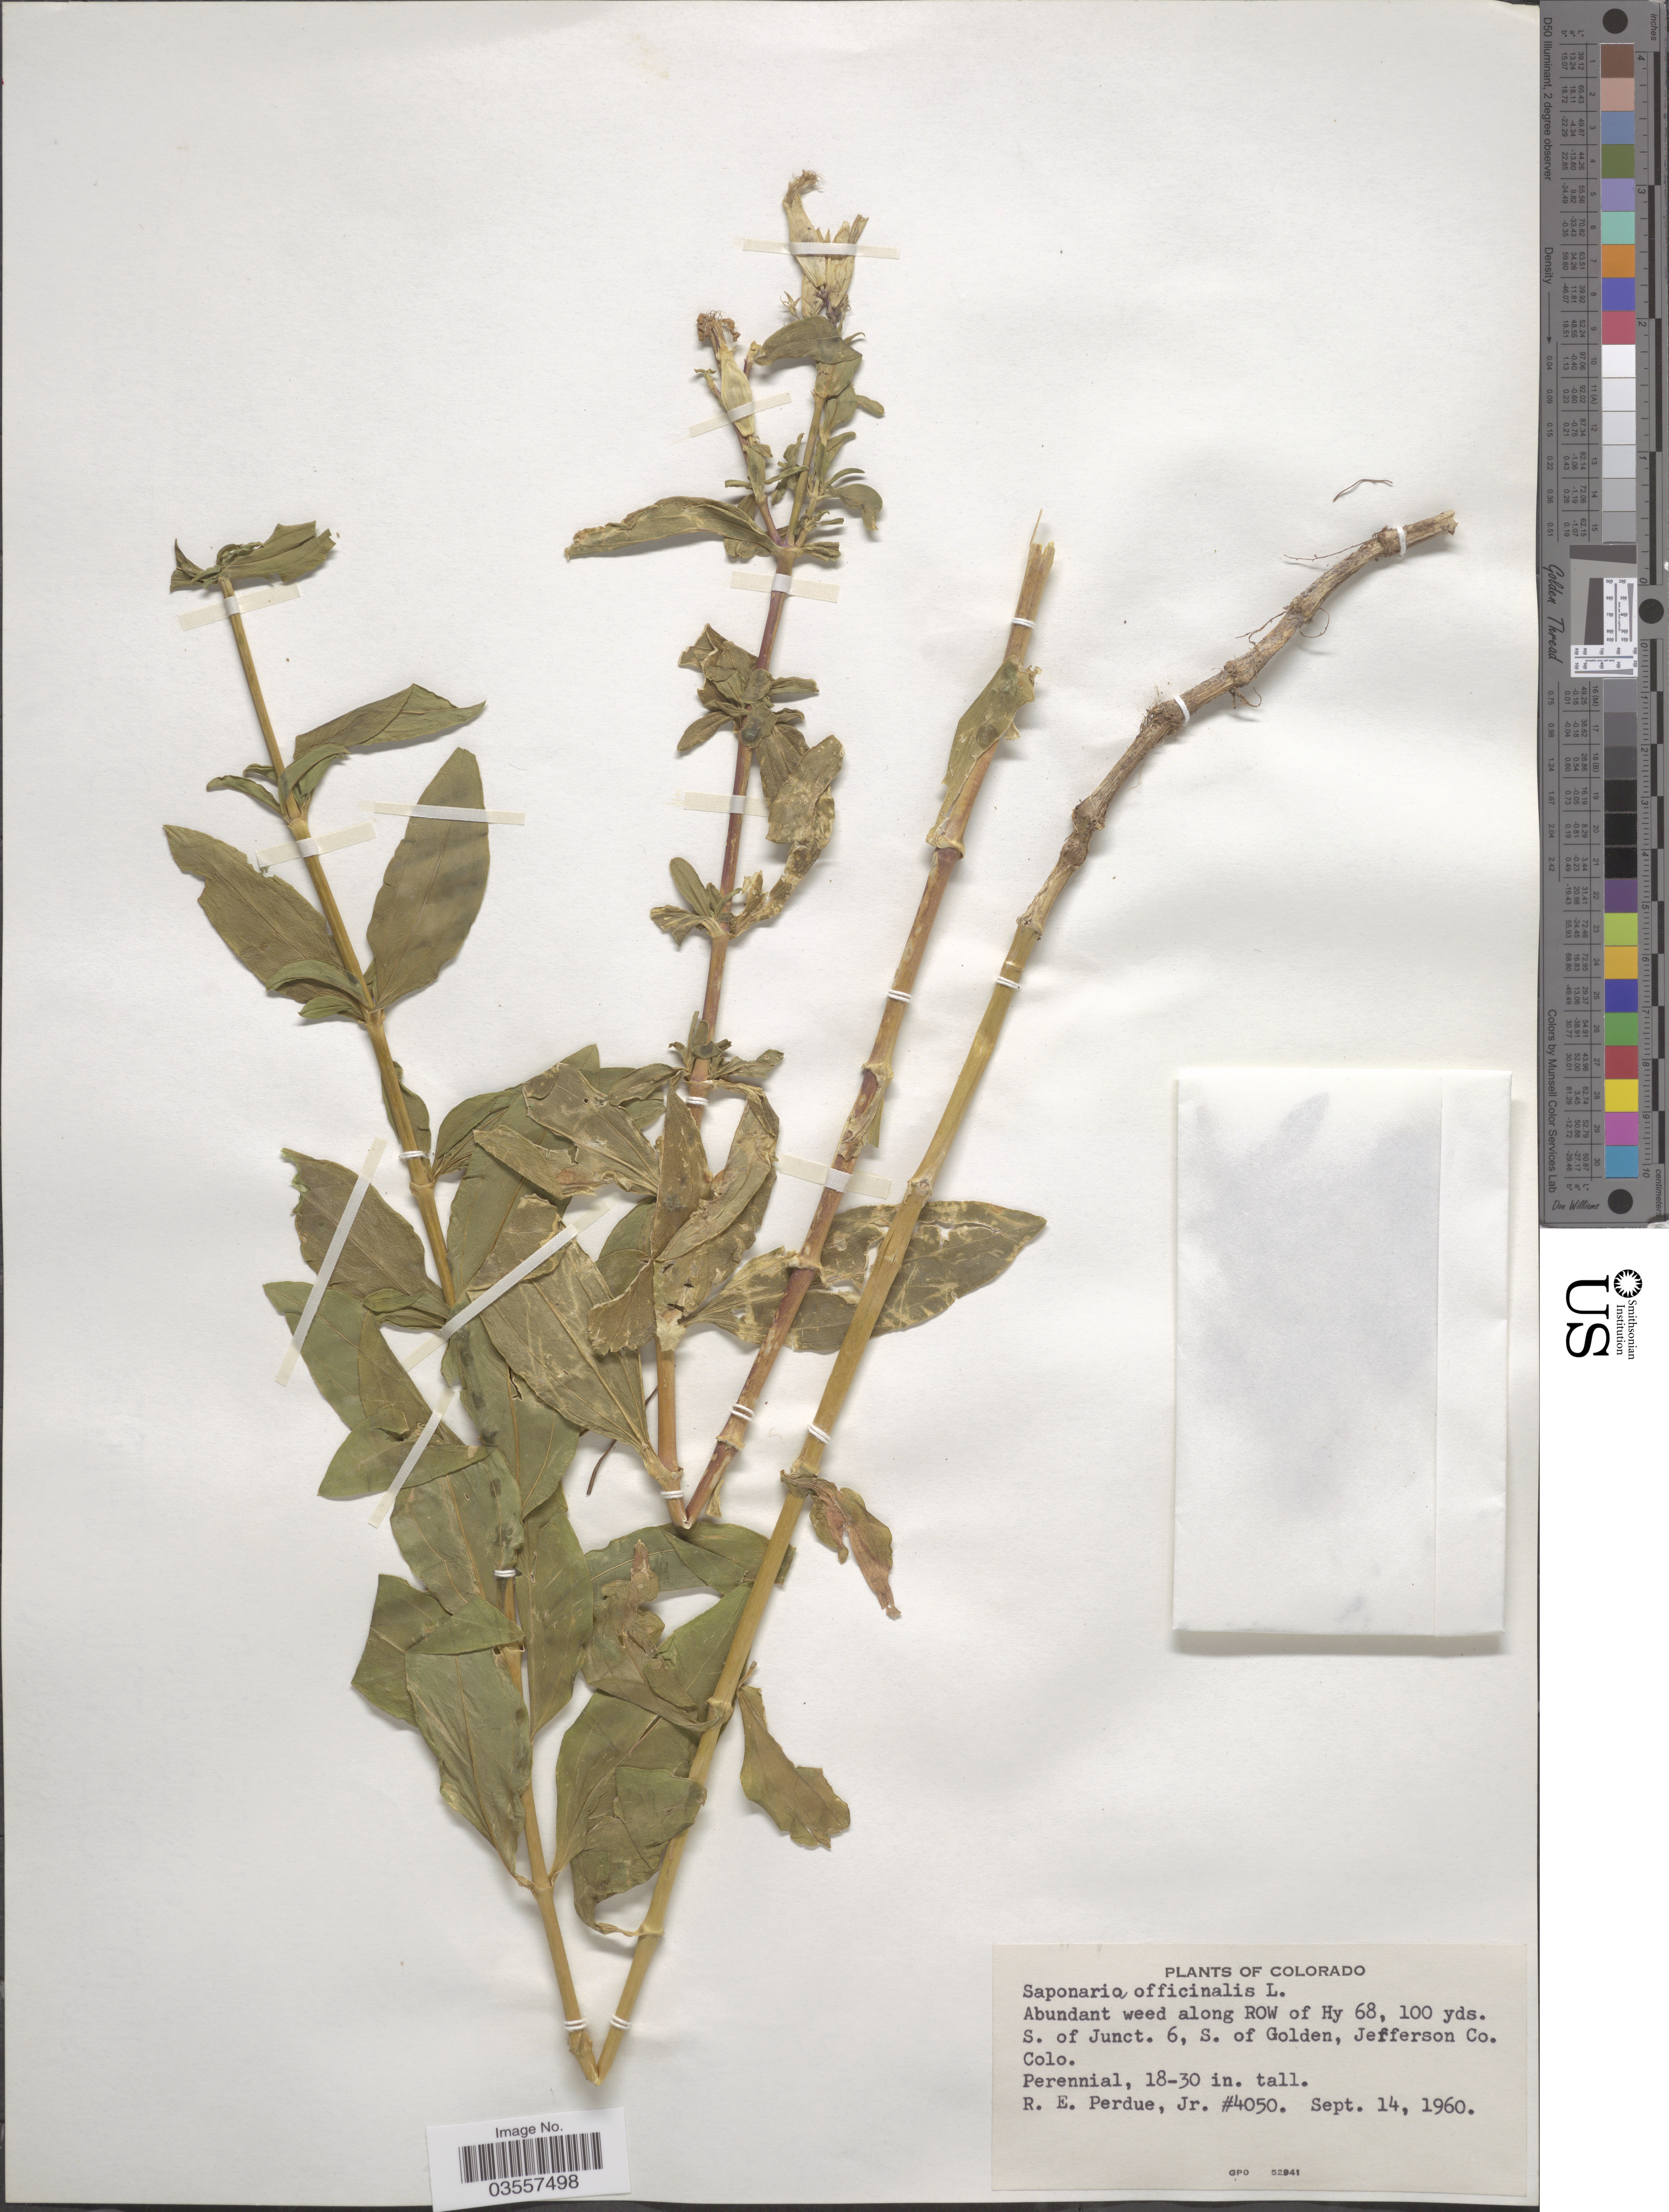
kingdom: Plantae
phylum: Tracheophyta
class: Magnoliopsida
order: Caryophyllales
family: Caryophyllaceae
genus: Saponaria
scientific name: Saponaria officinalis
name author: L.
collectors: R. E. Perdue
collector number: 4050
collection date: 1960-09-14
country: United States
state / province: Colorado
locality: Abundant weed along ROW of hy 68, 100 yds. S. of Junct. 6, S. of Golden, Jefferson Co.